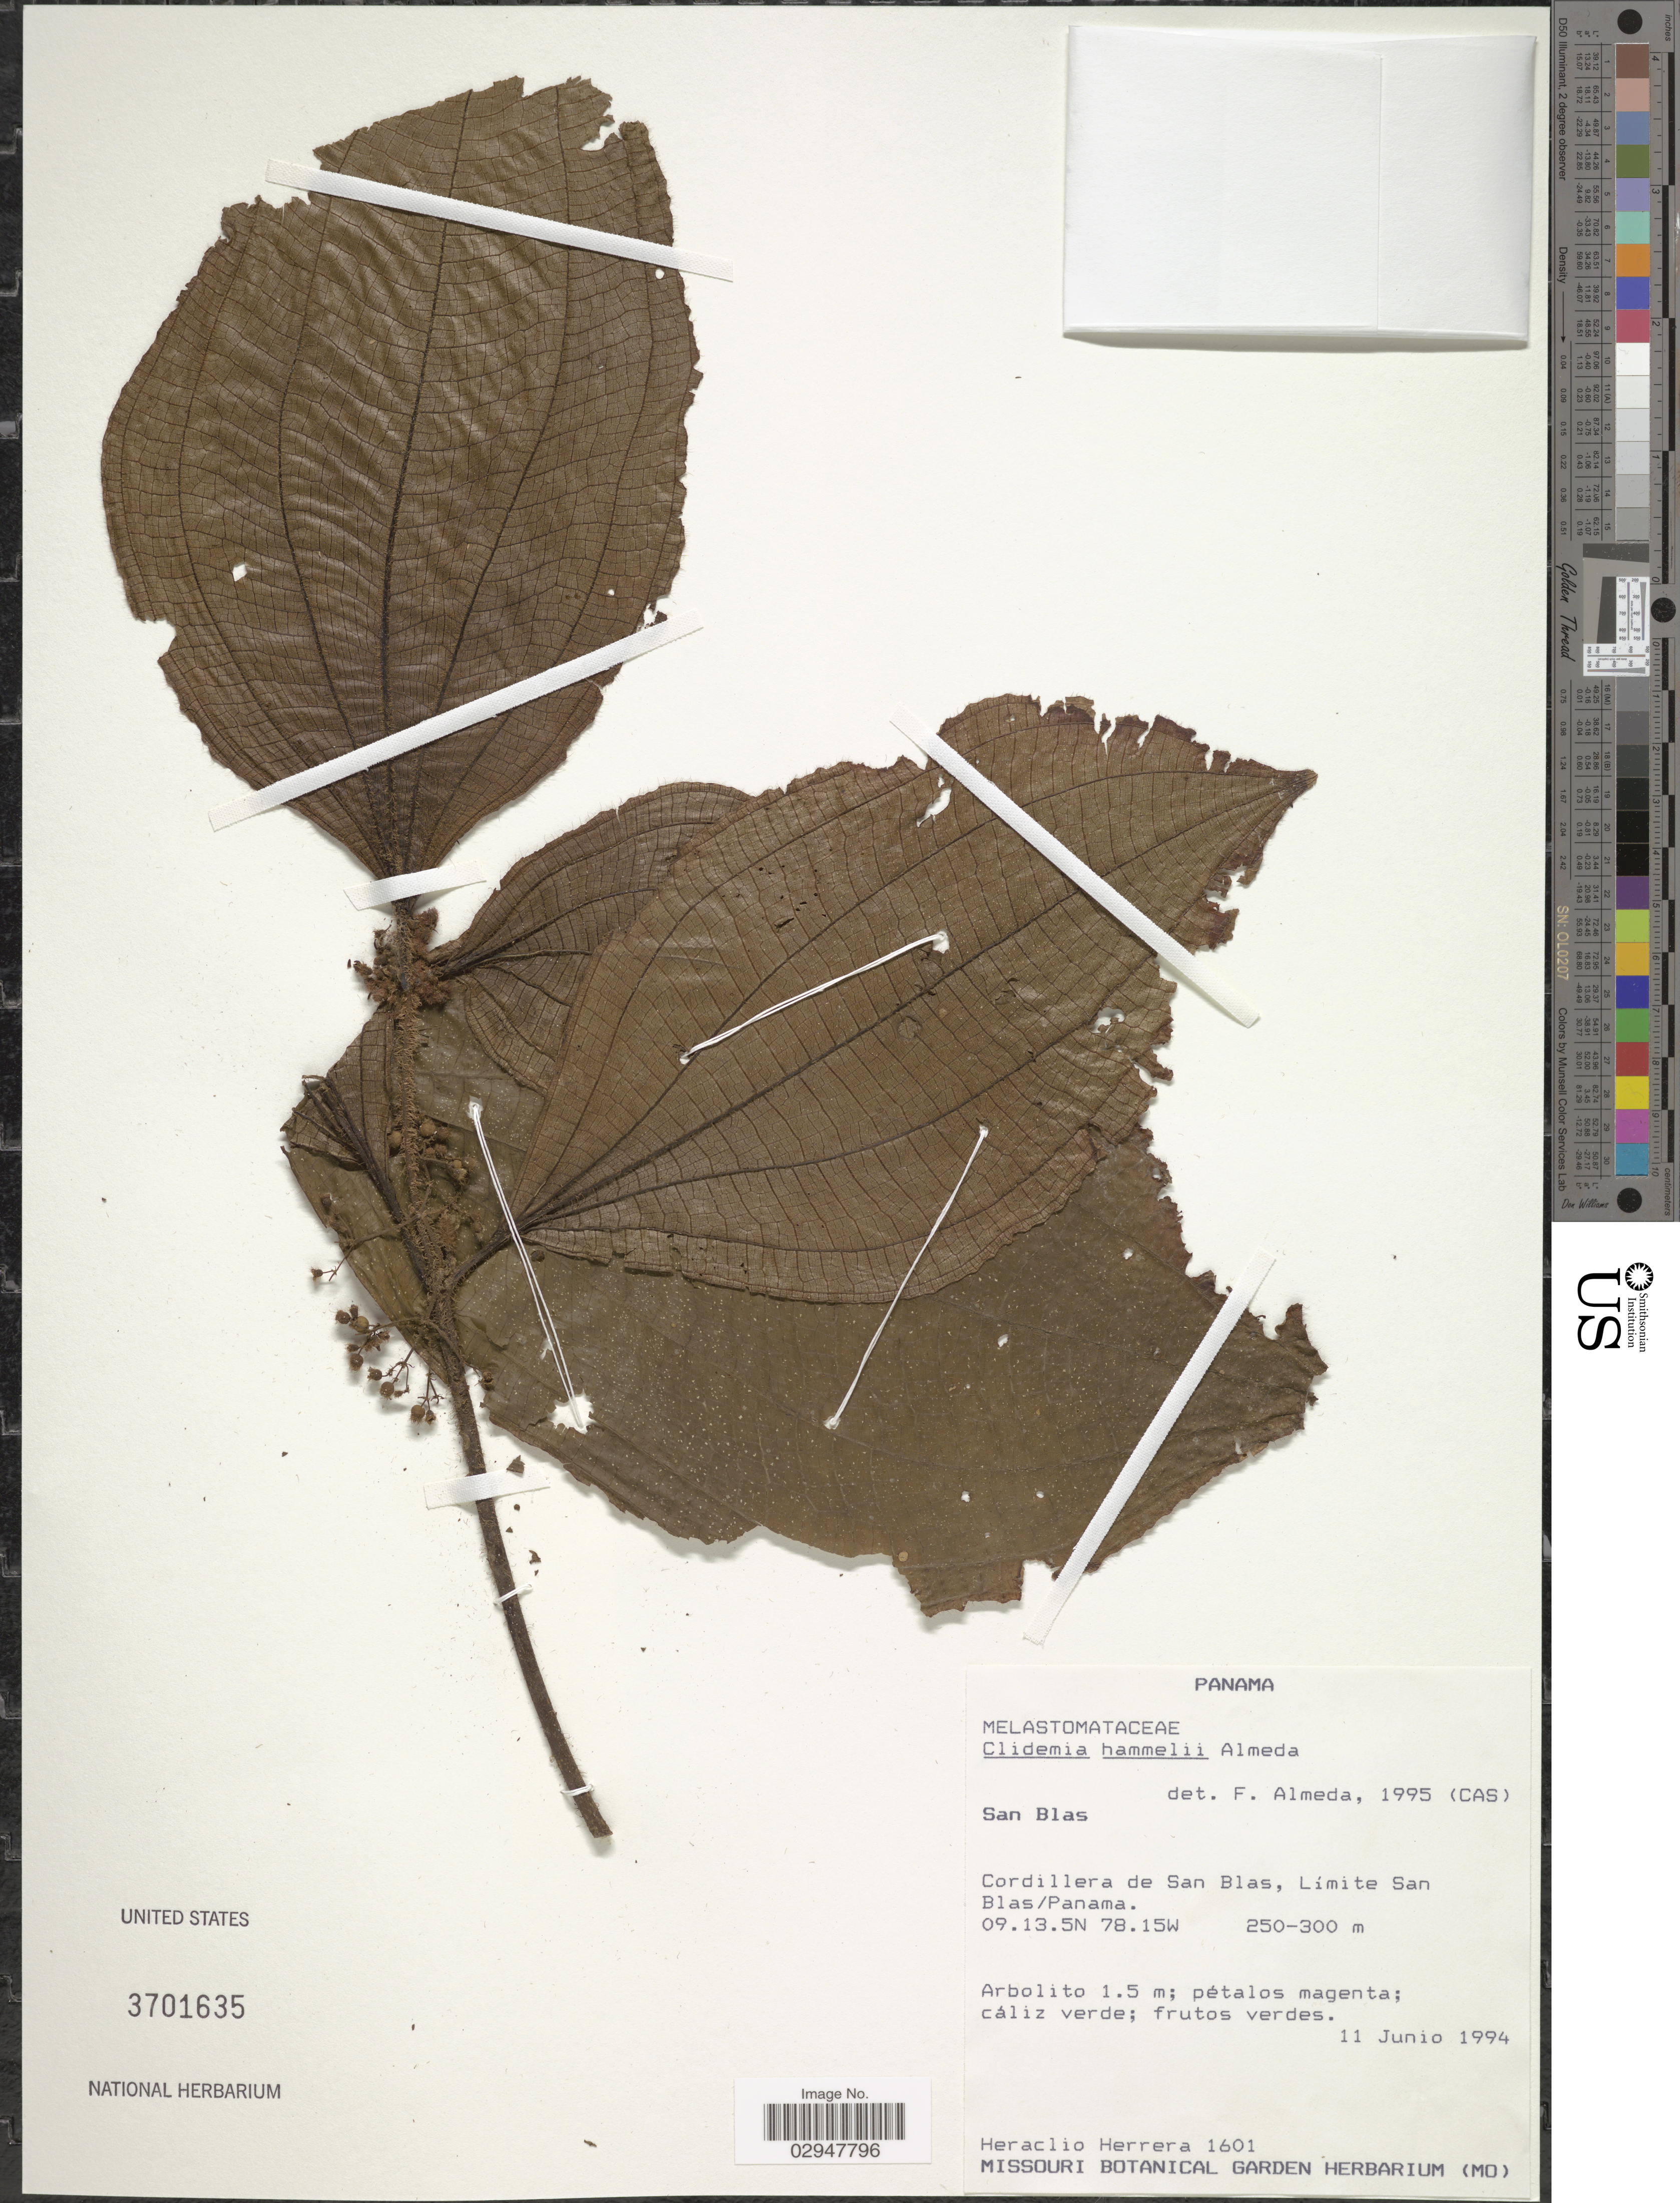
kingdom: Plantae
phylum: Tracheophyta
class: Magnoliopsida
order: Myrtales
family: Melastomataceae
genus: Clidemia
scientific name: Clidemia hammelii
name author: Almeda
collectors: H. Herrera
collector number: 1601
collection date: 1994-06-11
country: Panama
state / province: Kuna Yala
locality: San Blas, Cordillera de San Blas, Límite San Blas/Panama.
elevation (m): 250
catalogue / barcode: US 3701635